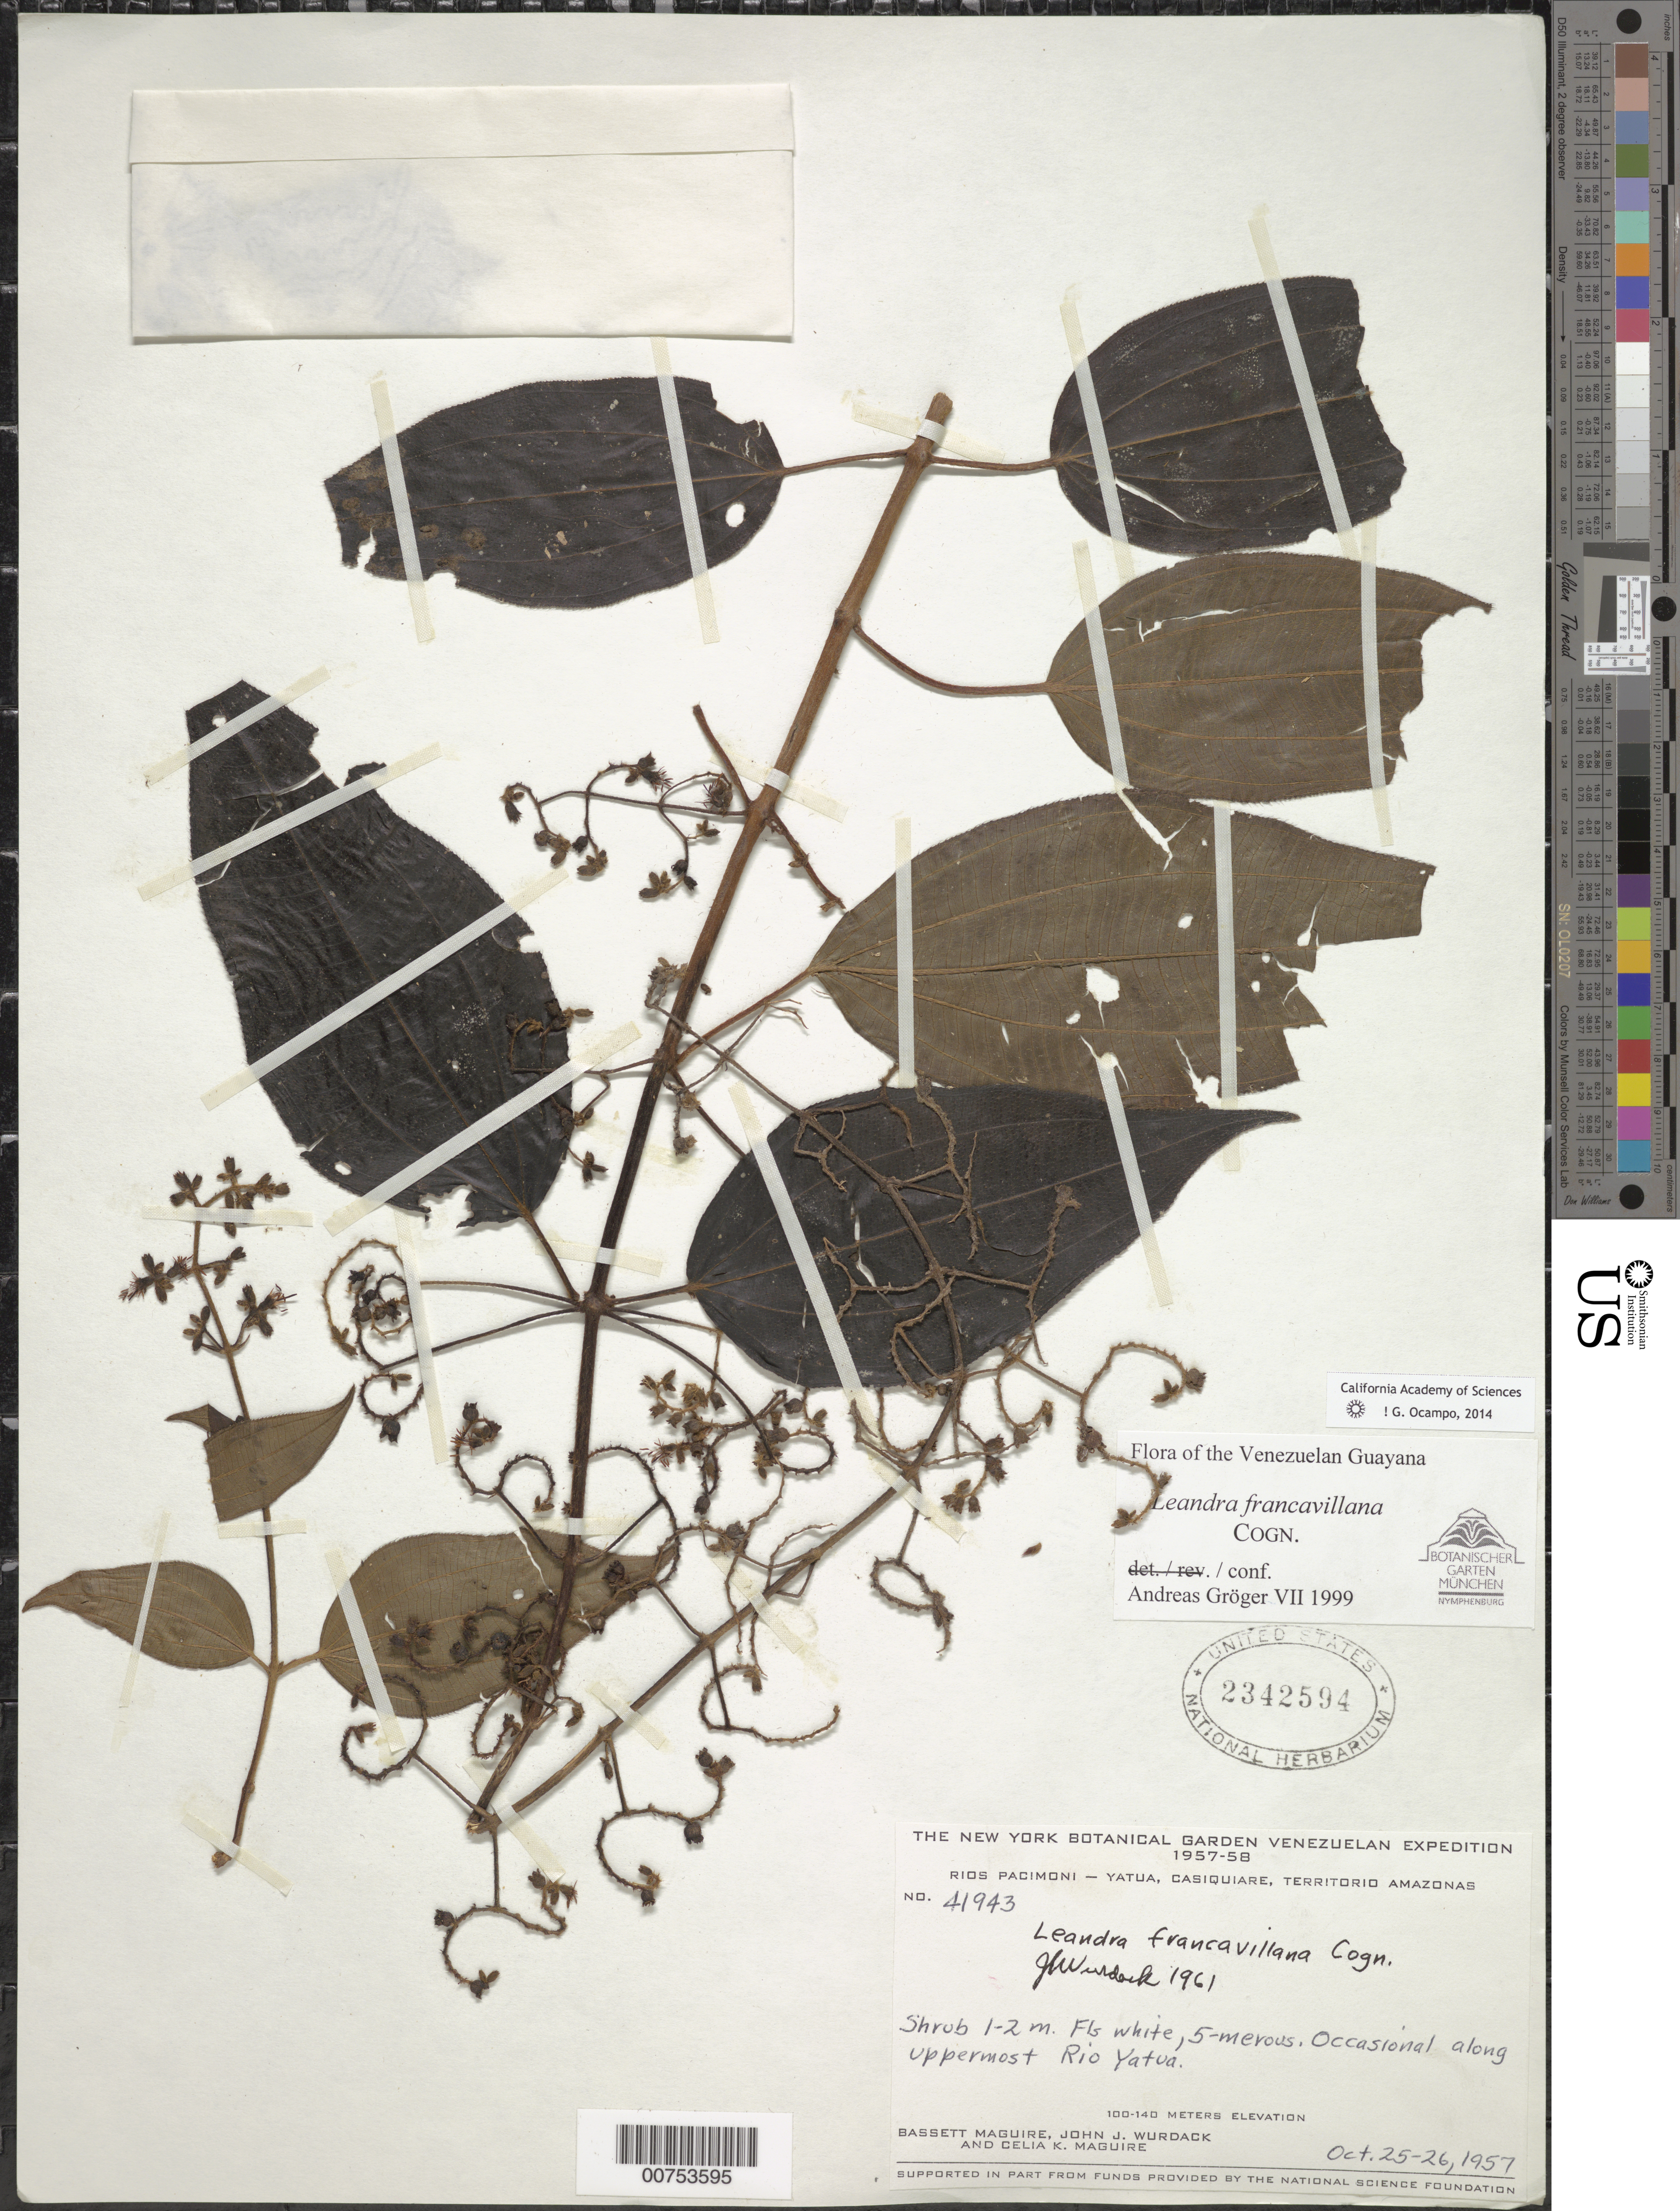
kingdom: Plantae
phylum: Tracheophyta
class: Magnoliopsida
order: Myrtales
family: Melastomataceae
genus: Leandra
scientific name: Leandra francavillana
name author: Cogn.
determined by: Gröger, A.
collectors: B. Maguire, J. J. Wurdack & C. K. Maguire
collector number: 41943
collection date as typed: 25-Oct-57 to 26-Oct-57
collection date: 1957-10-25/1957-10-26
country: Venezuela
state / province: Amazonas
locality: Río Yatua, uppermost part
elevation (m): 100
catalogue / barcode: US 2342594